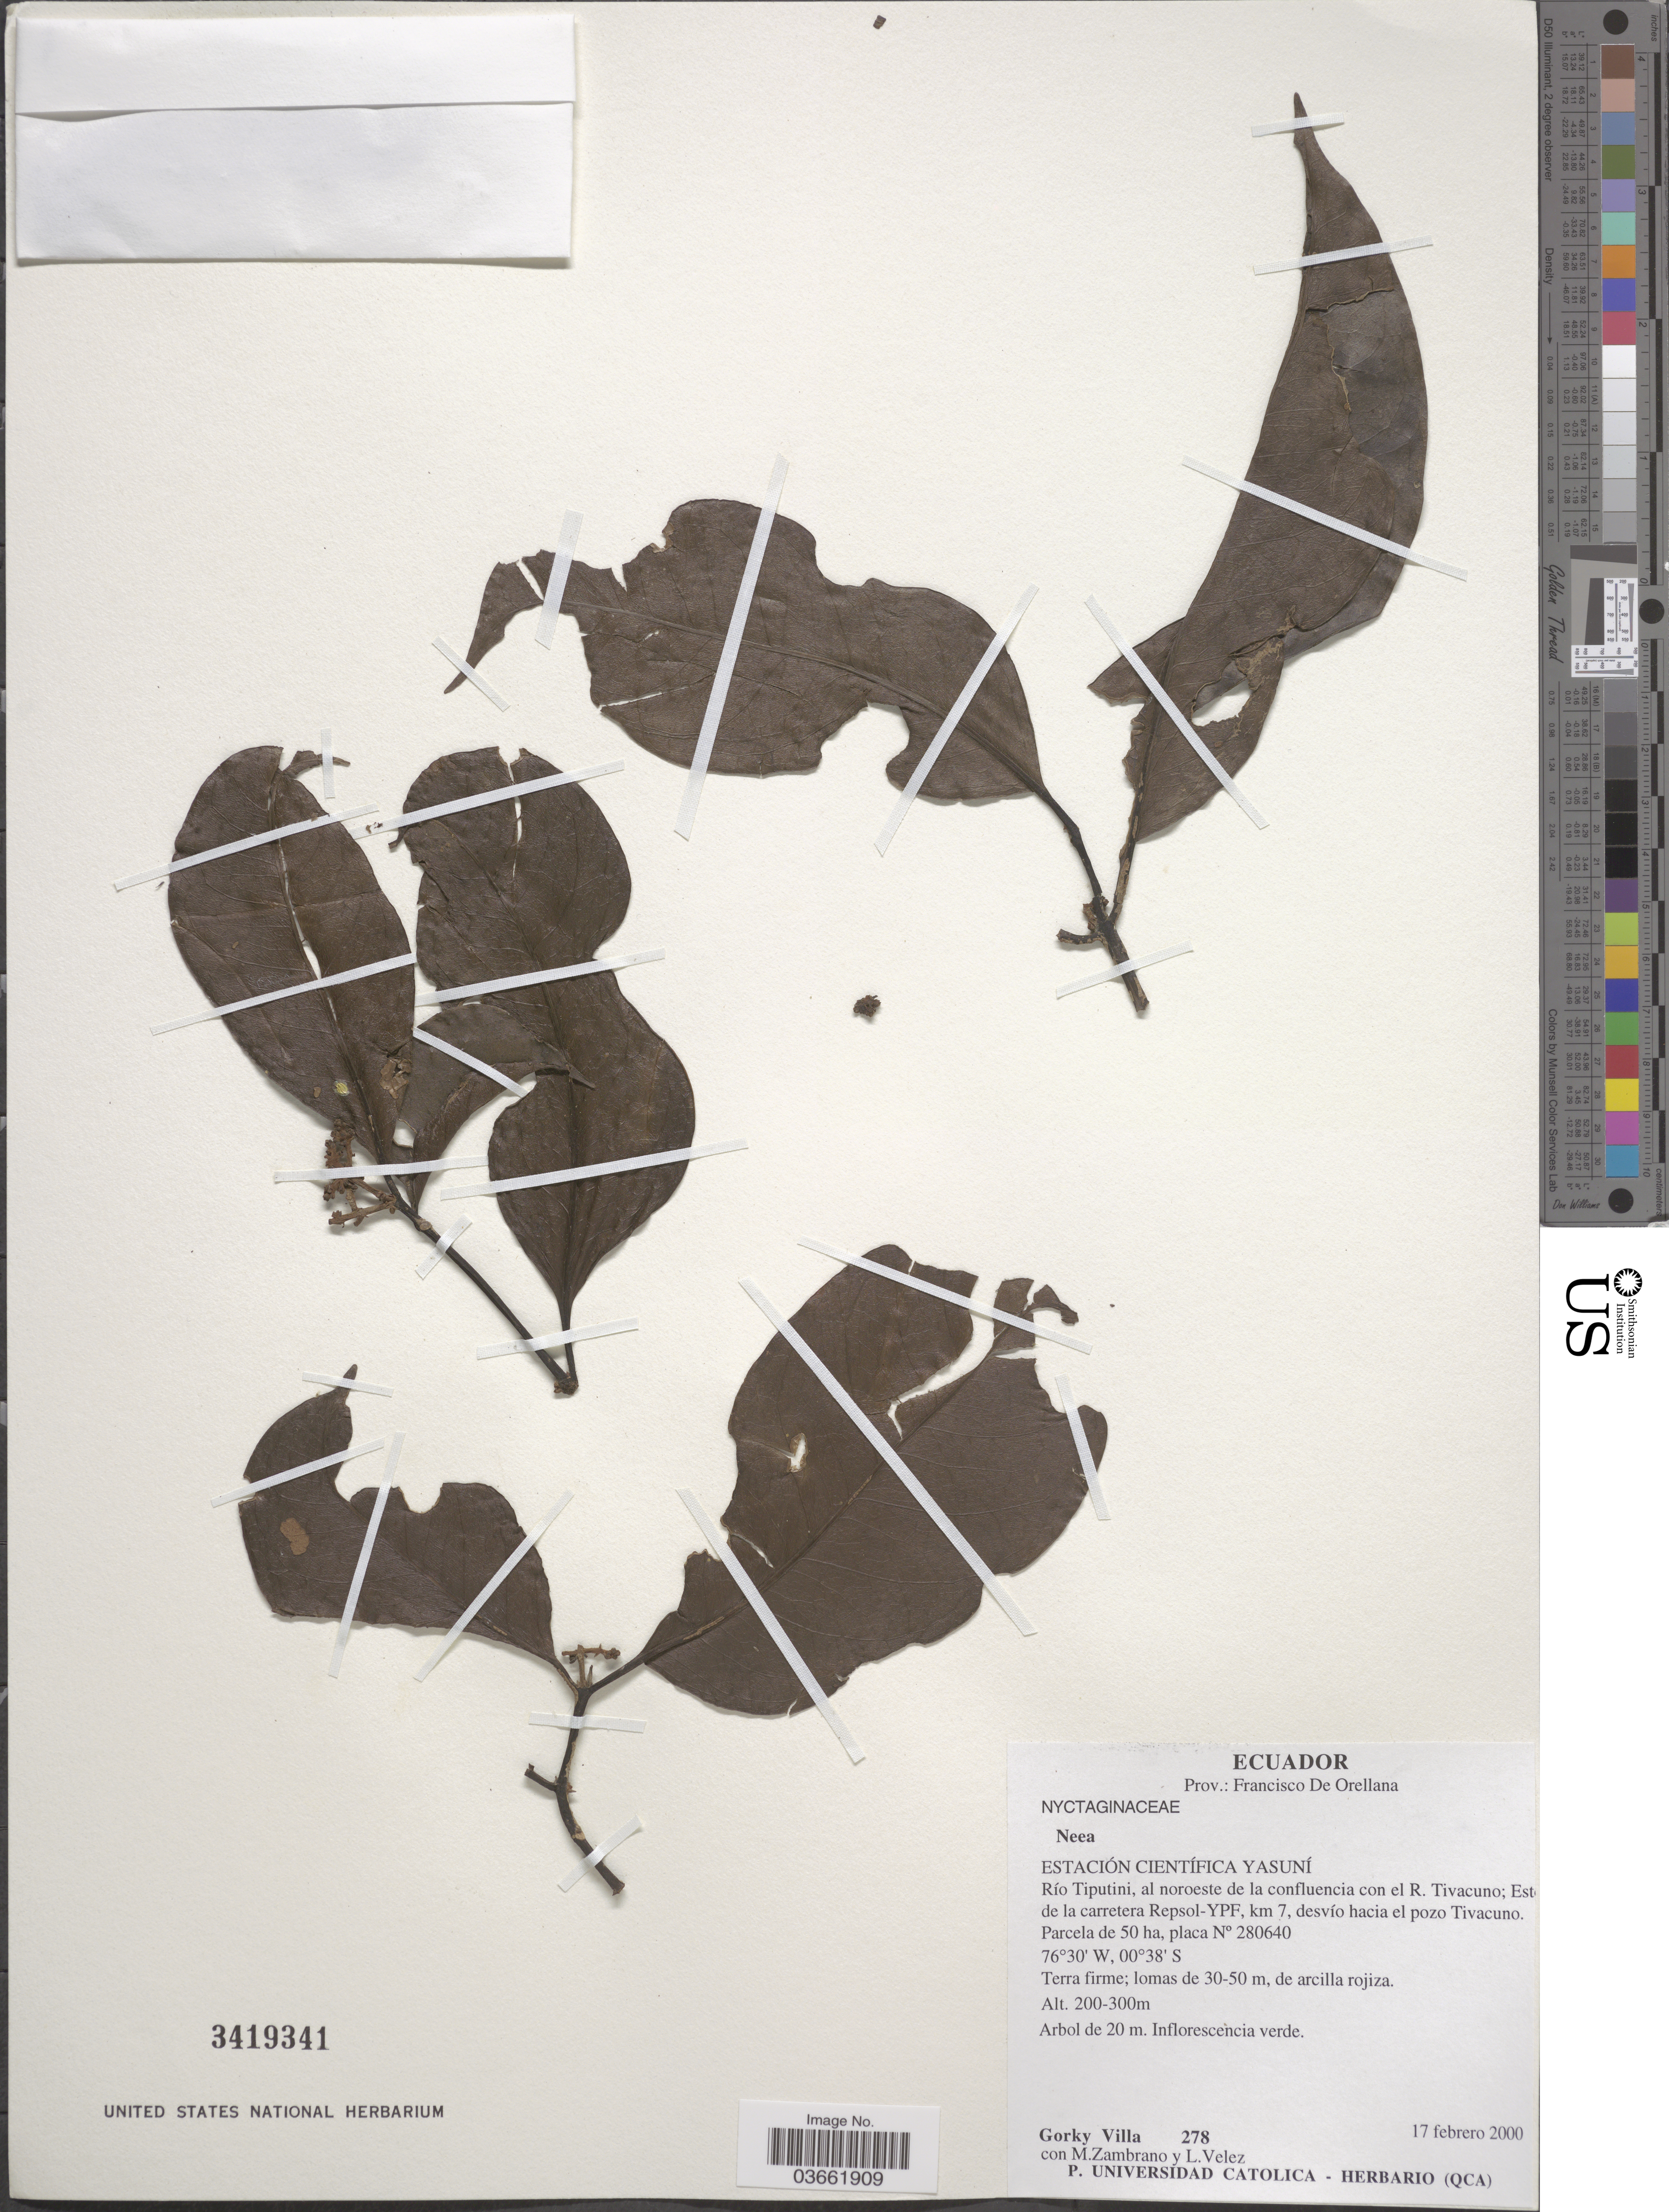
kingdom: Plantae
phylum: Tracheophyta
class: Magnoliopsida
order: Caryophyllales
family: Nyctaginaceae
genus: Neea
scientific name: Neea sp.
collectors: G. Villa, M. Zambrano & L. Velez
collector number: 278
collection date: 2000-02-17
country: Ecuador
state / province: Orellana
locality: Prov.: Francisco De Orellana. Estación Científica Yasuní. Río Tiputini, al noroeste de la confluencia con el R. Tivacuno; Este de la carretera Repsol-YPF, km 7 desvío hacia el pozo Tivacuno.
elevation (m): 200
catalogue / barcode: US 3419341